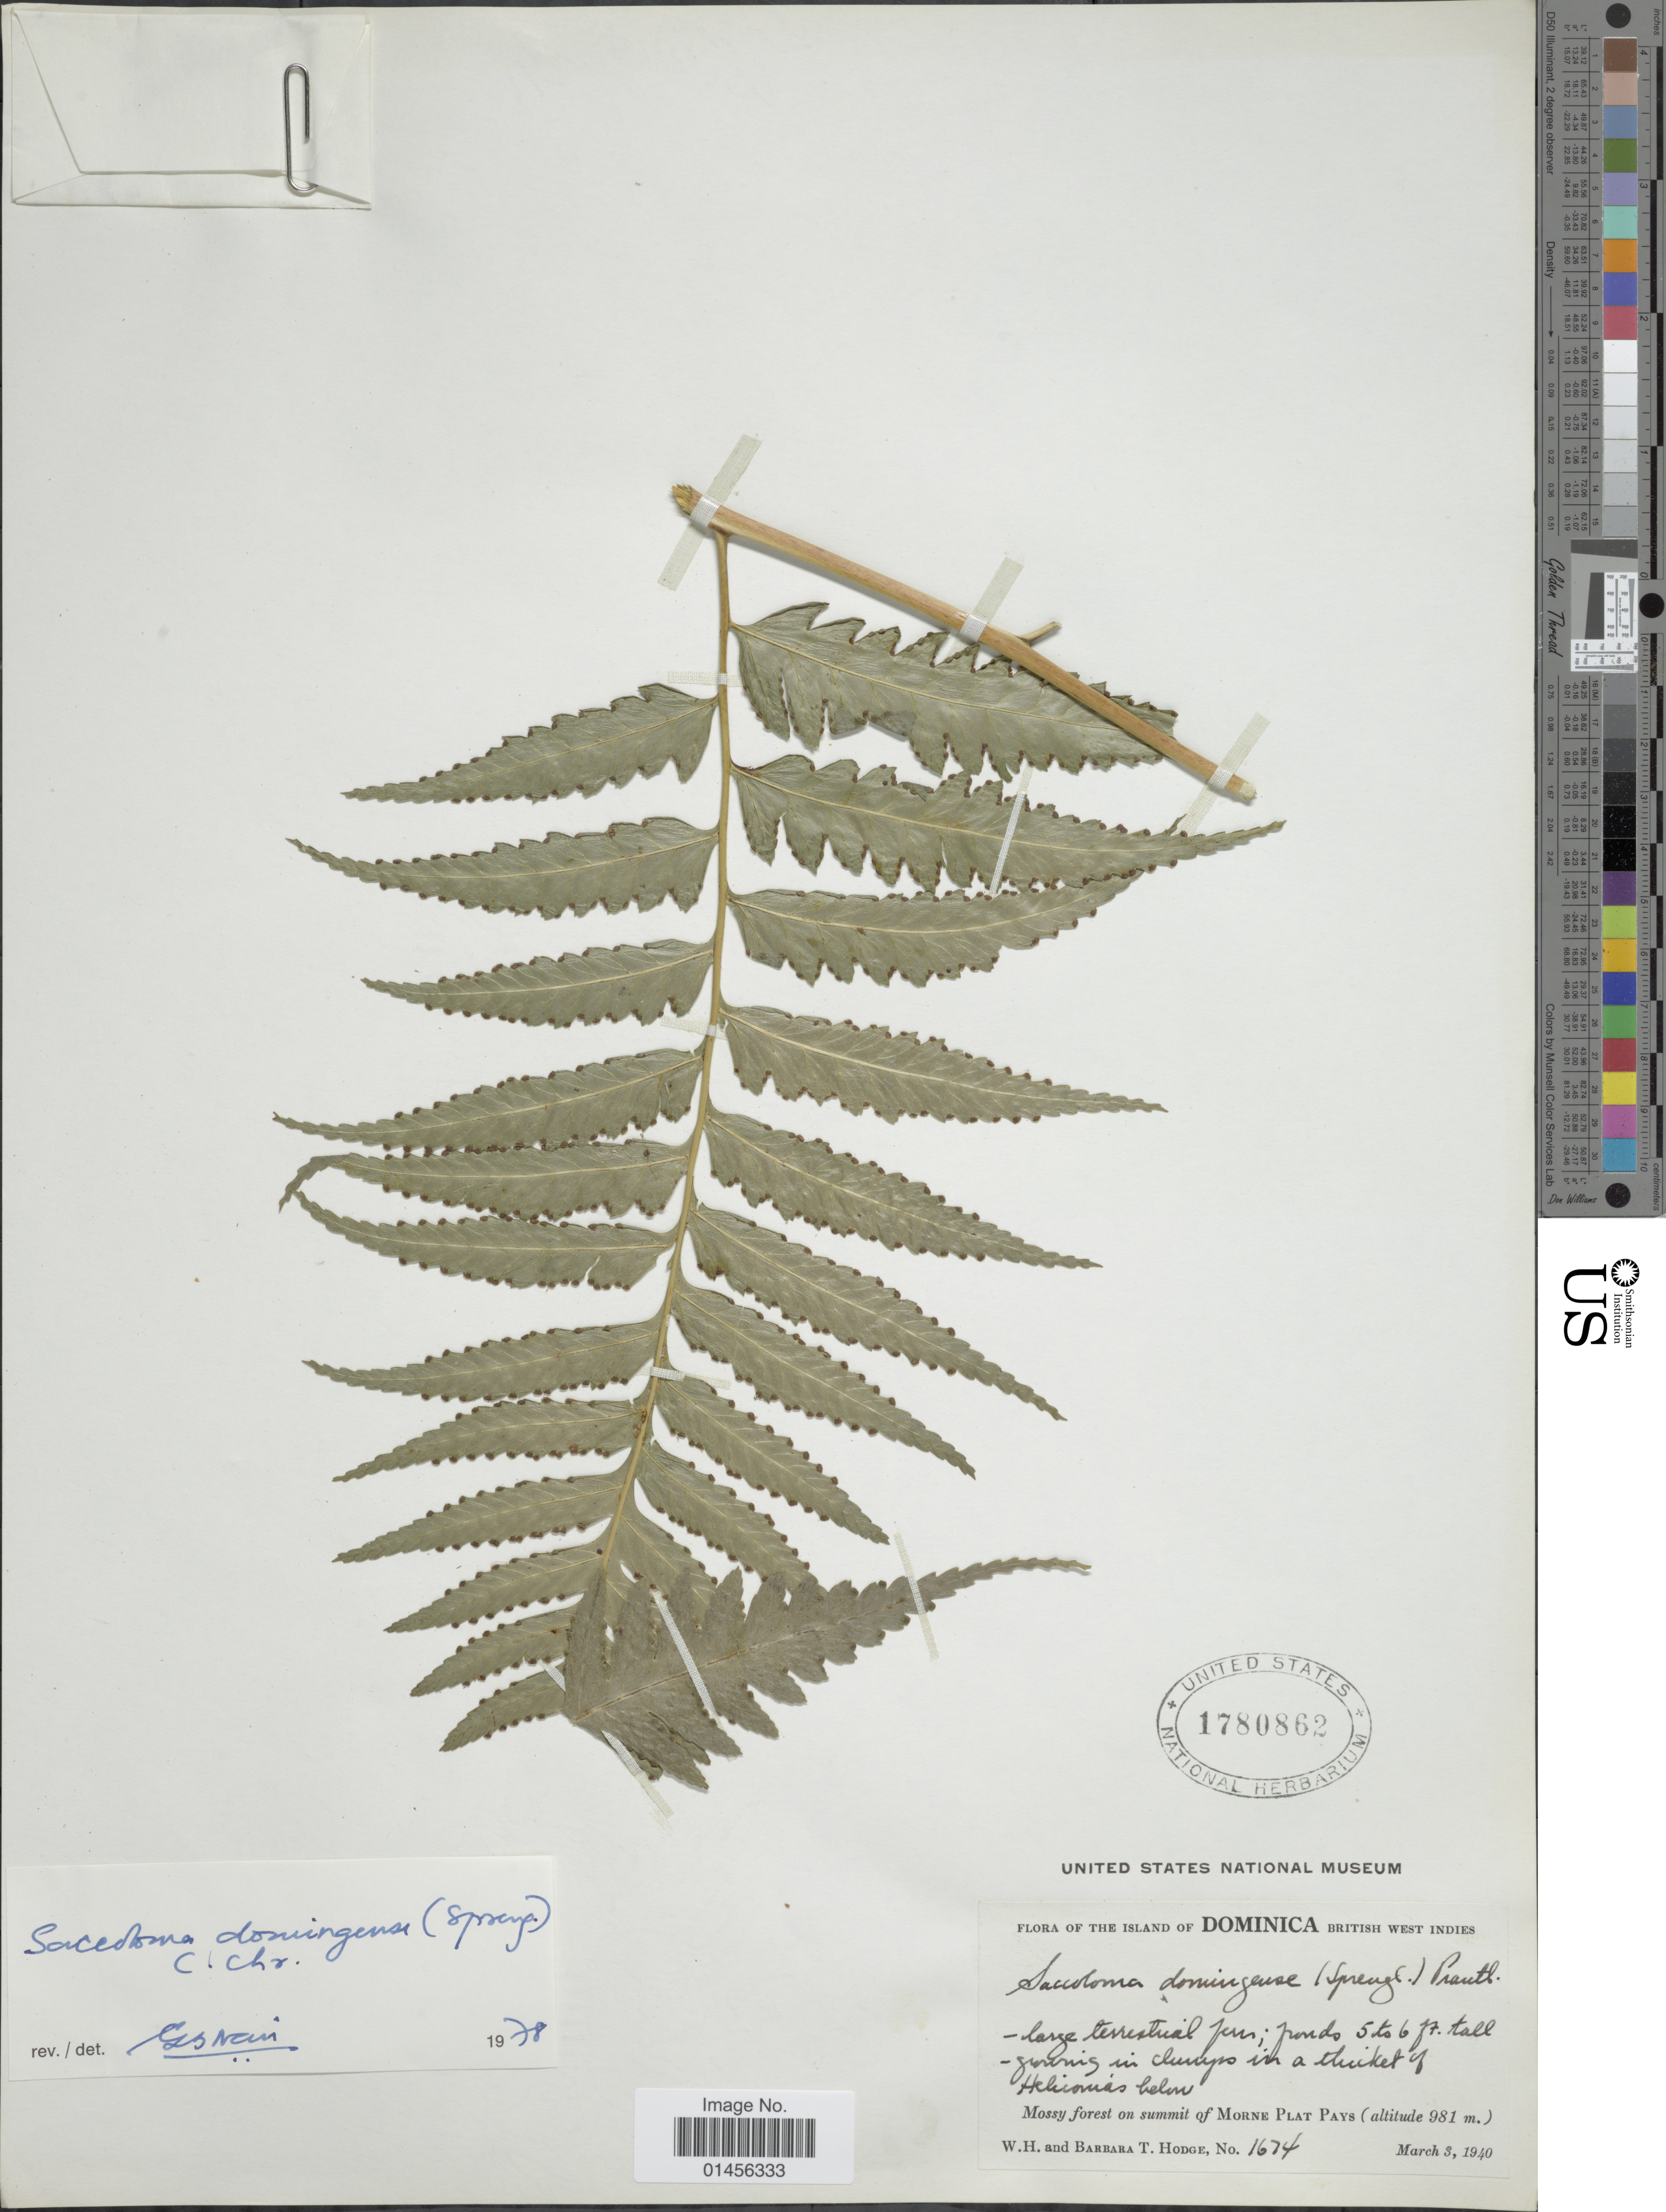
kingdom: Plantae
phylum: Tracheophyta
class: Polypodiopsida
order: Polypodiales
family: Saccolomataceae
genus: Saccoloma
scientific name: Saccoloma domingense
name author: (Spreng.) C. Chr.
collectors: W. Hodge & B. Hodge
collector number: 1674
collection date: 1940-03-03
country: Dominica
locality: Island of Dominica British West Indies, Mossy forest on summit of Morne Plat Pays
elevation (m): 981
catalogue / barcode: US 1780862